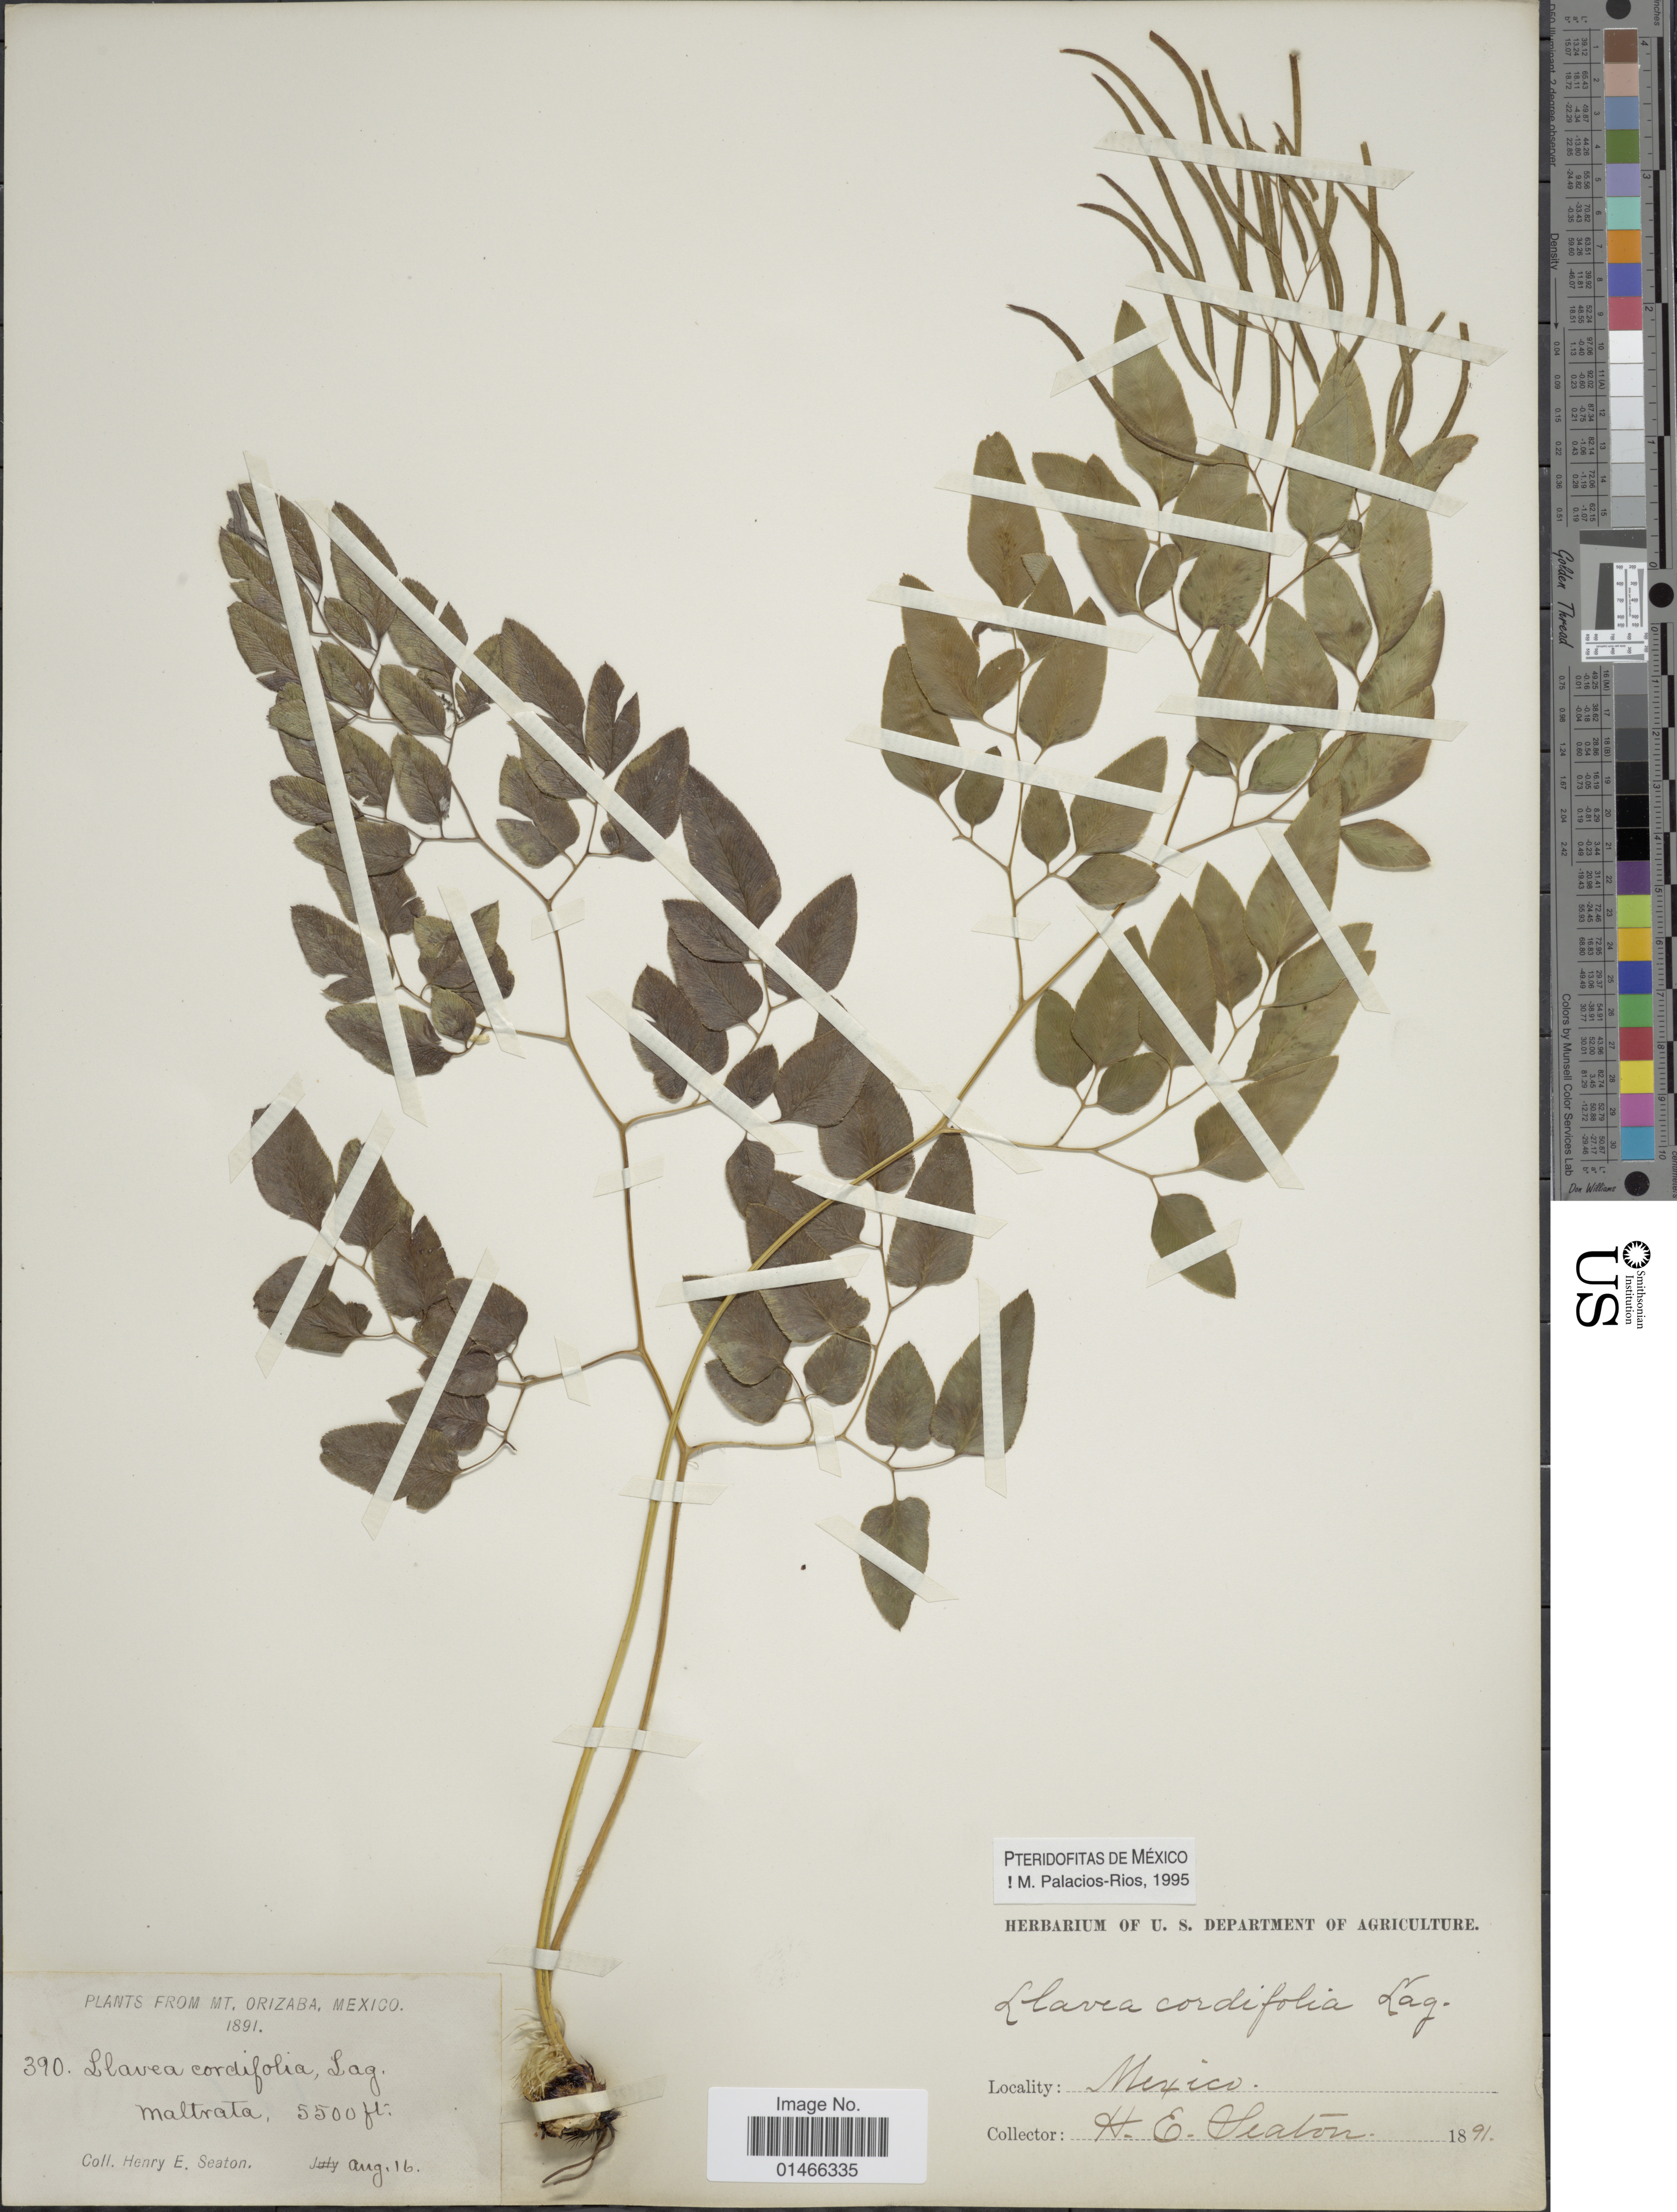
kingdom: Plantae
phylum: Tracheophyta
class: Polypodiopsida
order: Polypodiales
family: Pteridaceae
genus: Llavea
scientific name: Llavea cordifolia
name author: Lag.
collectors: H. E. Seaton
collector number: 390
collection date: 1891-08-16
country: Mexico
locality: Mt. Orizaba. Maltrata.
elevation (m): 1676